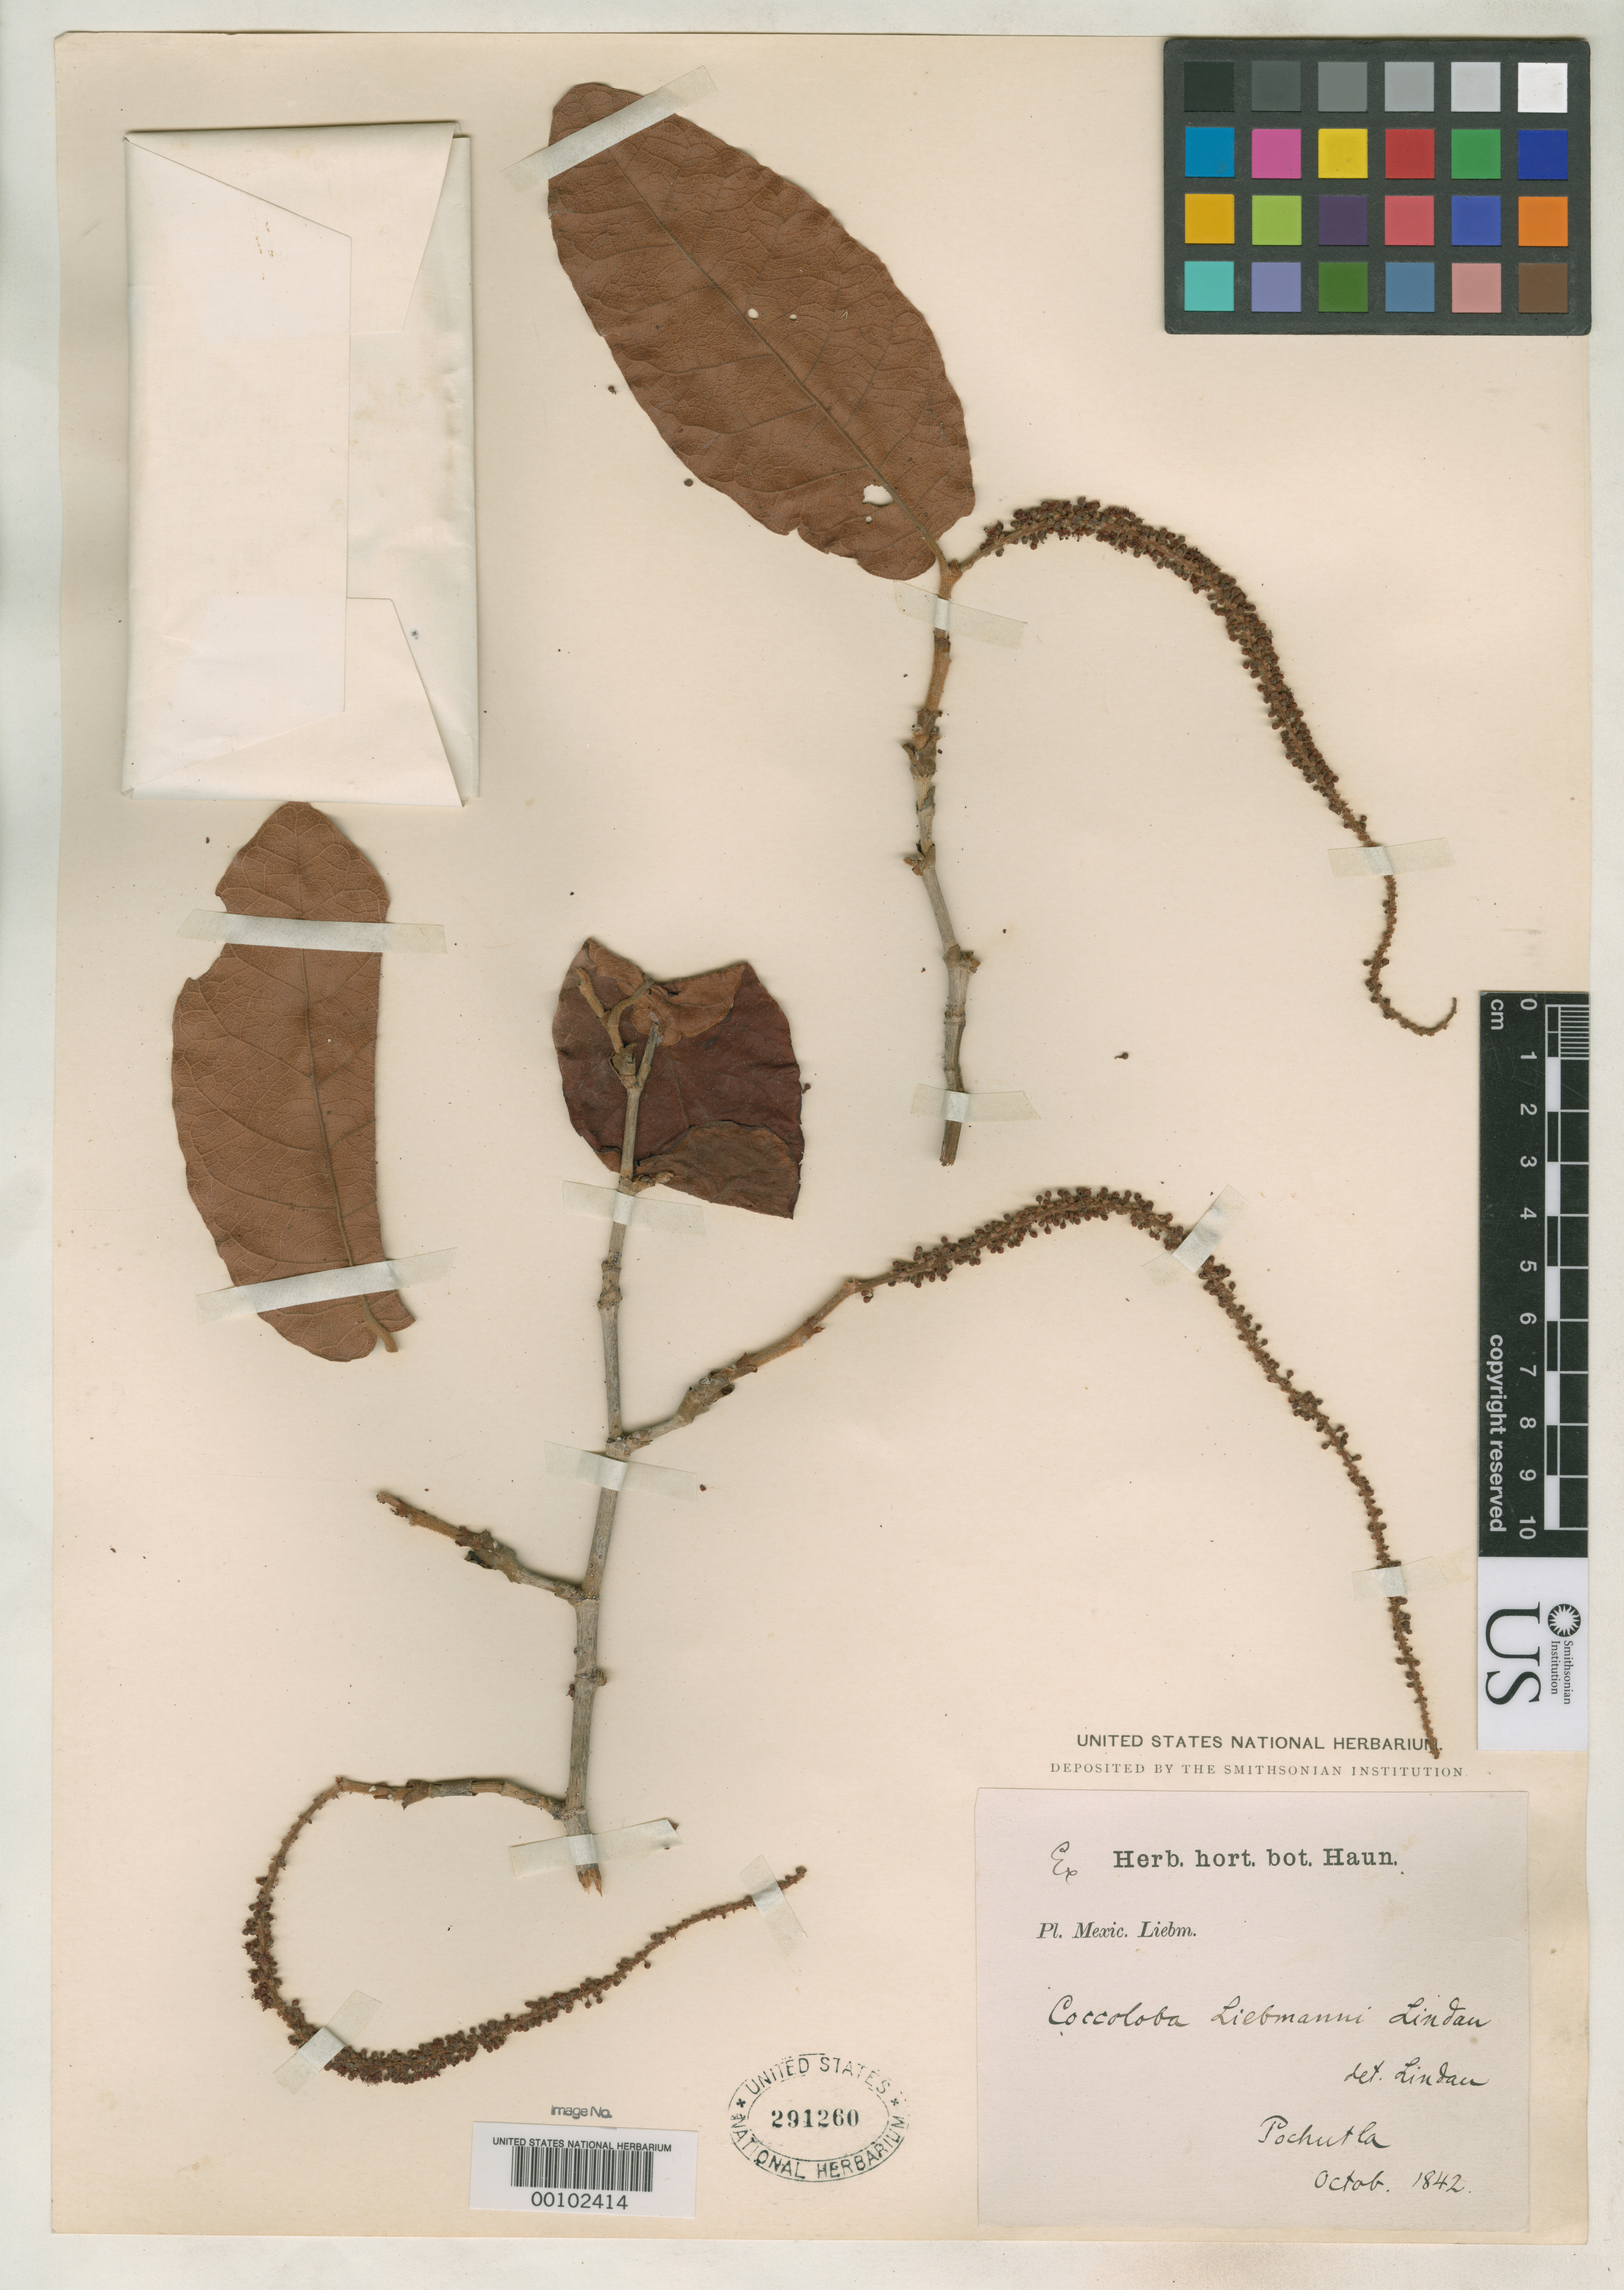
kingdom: Plantae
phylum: Tracheophyta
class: Magnoliopsida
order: Caryophyllales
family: Polygonaceae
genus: Coccoloba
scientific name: Coccoloba liebmannii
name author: Lindau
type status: Isotype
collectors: F. M. Liebmann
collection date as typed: Oct 1842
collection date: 1842-10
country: Mexico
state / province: Oaxaca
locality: Pochutla.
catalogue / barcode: US 291260